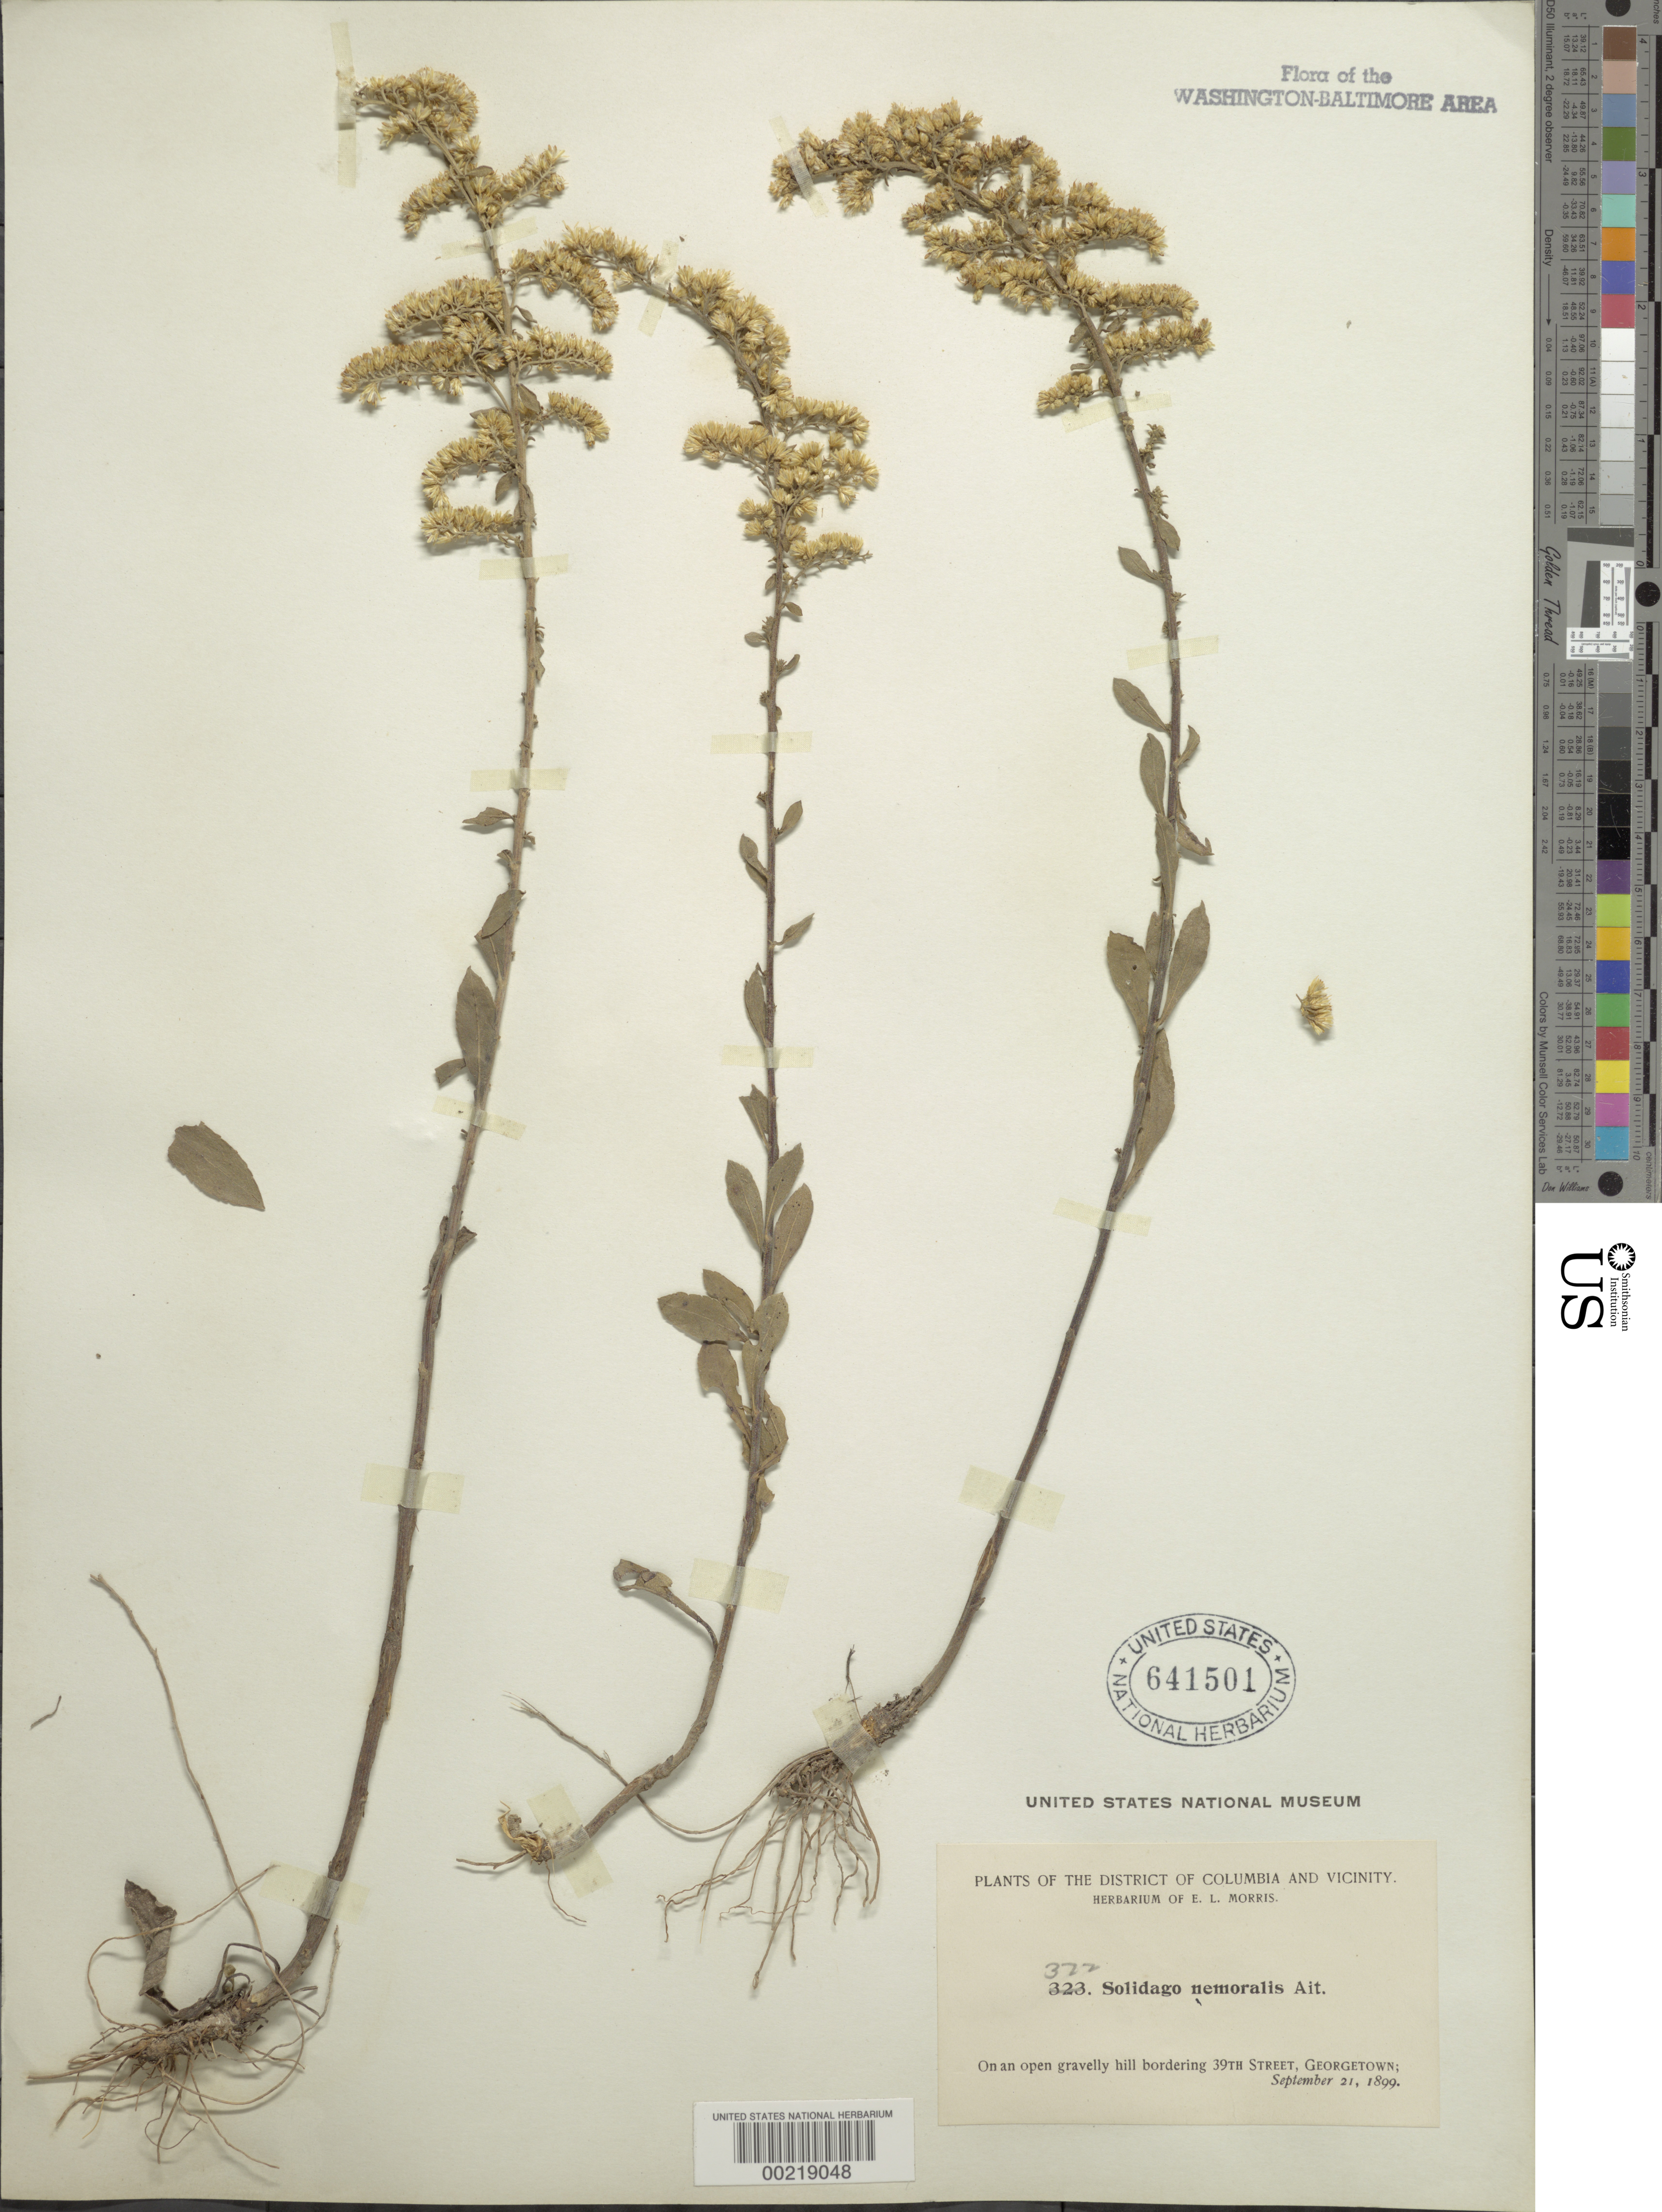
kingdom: Plantae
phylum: Tracheophyta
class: Magnoliopsida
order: Asterales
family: Asteraceae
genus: Solidago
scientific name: Solidago nemoralis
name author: Aiton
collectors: E. L. Morris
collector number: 322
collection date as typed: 21 Sep 1899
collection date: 1899-09-21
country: United States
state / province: District of Columbia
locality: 39th St. Georgetown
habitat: Open gravelly hill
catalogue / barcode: US 641501